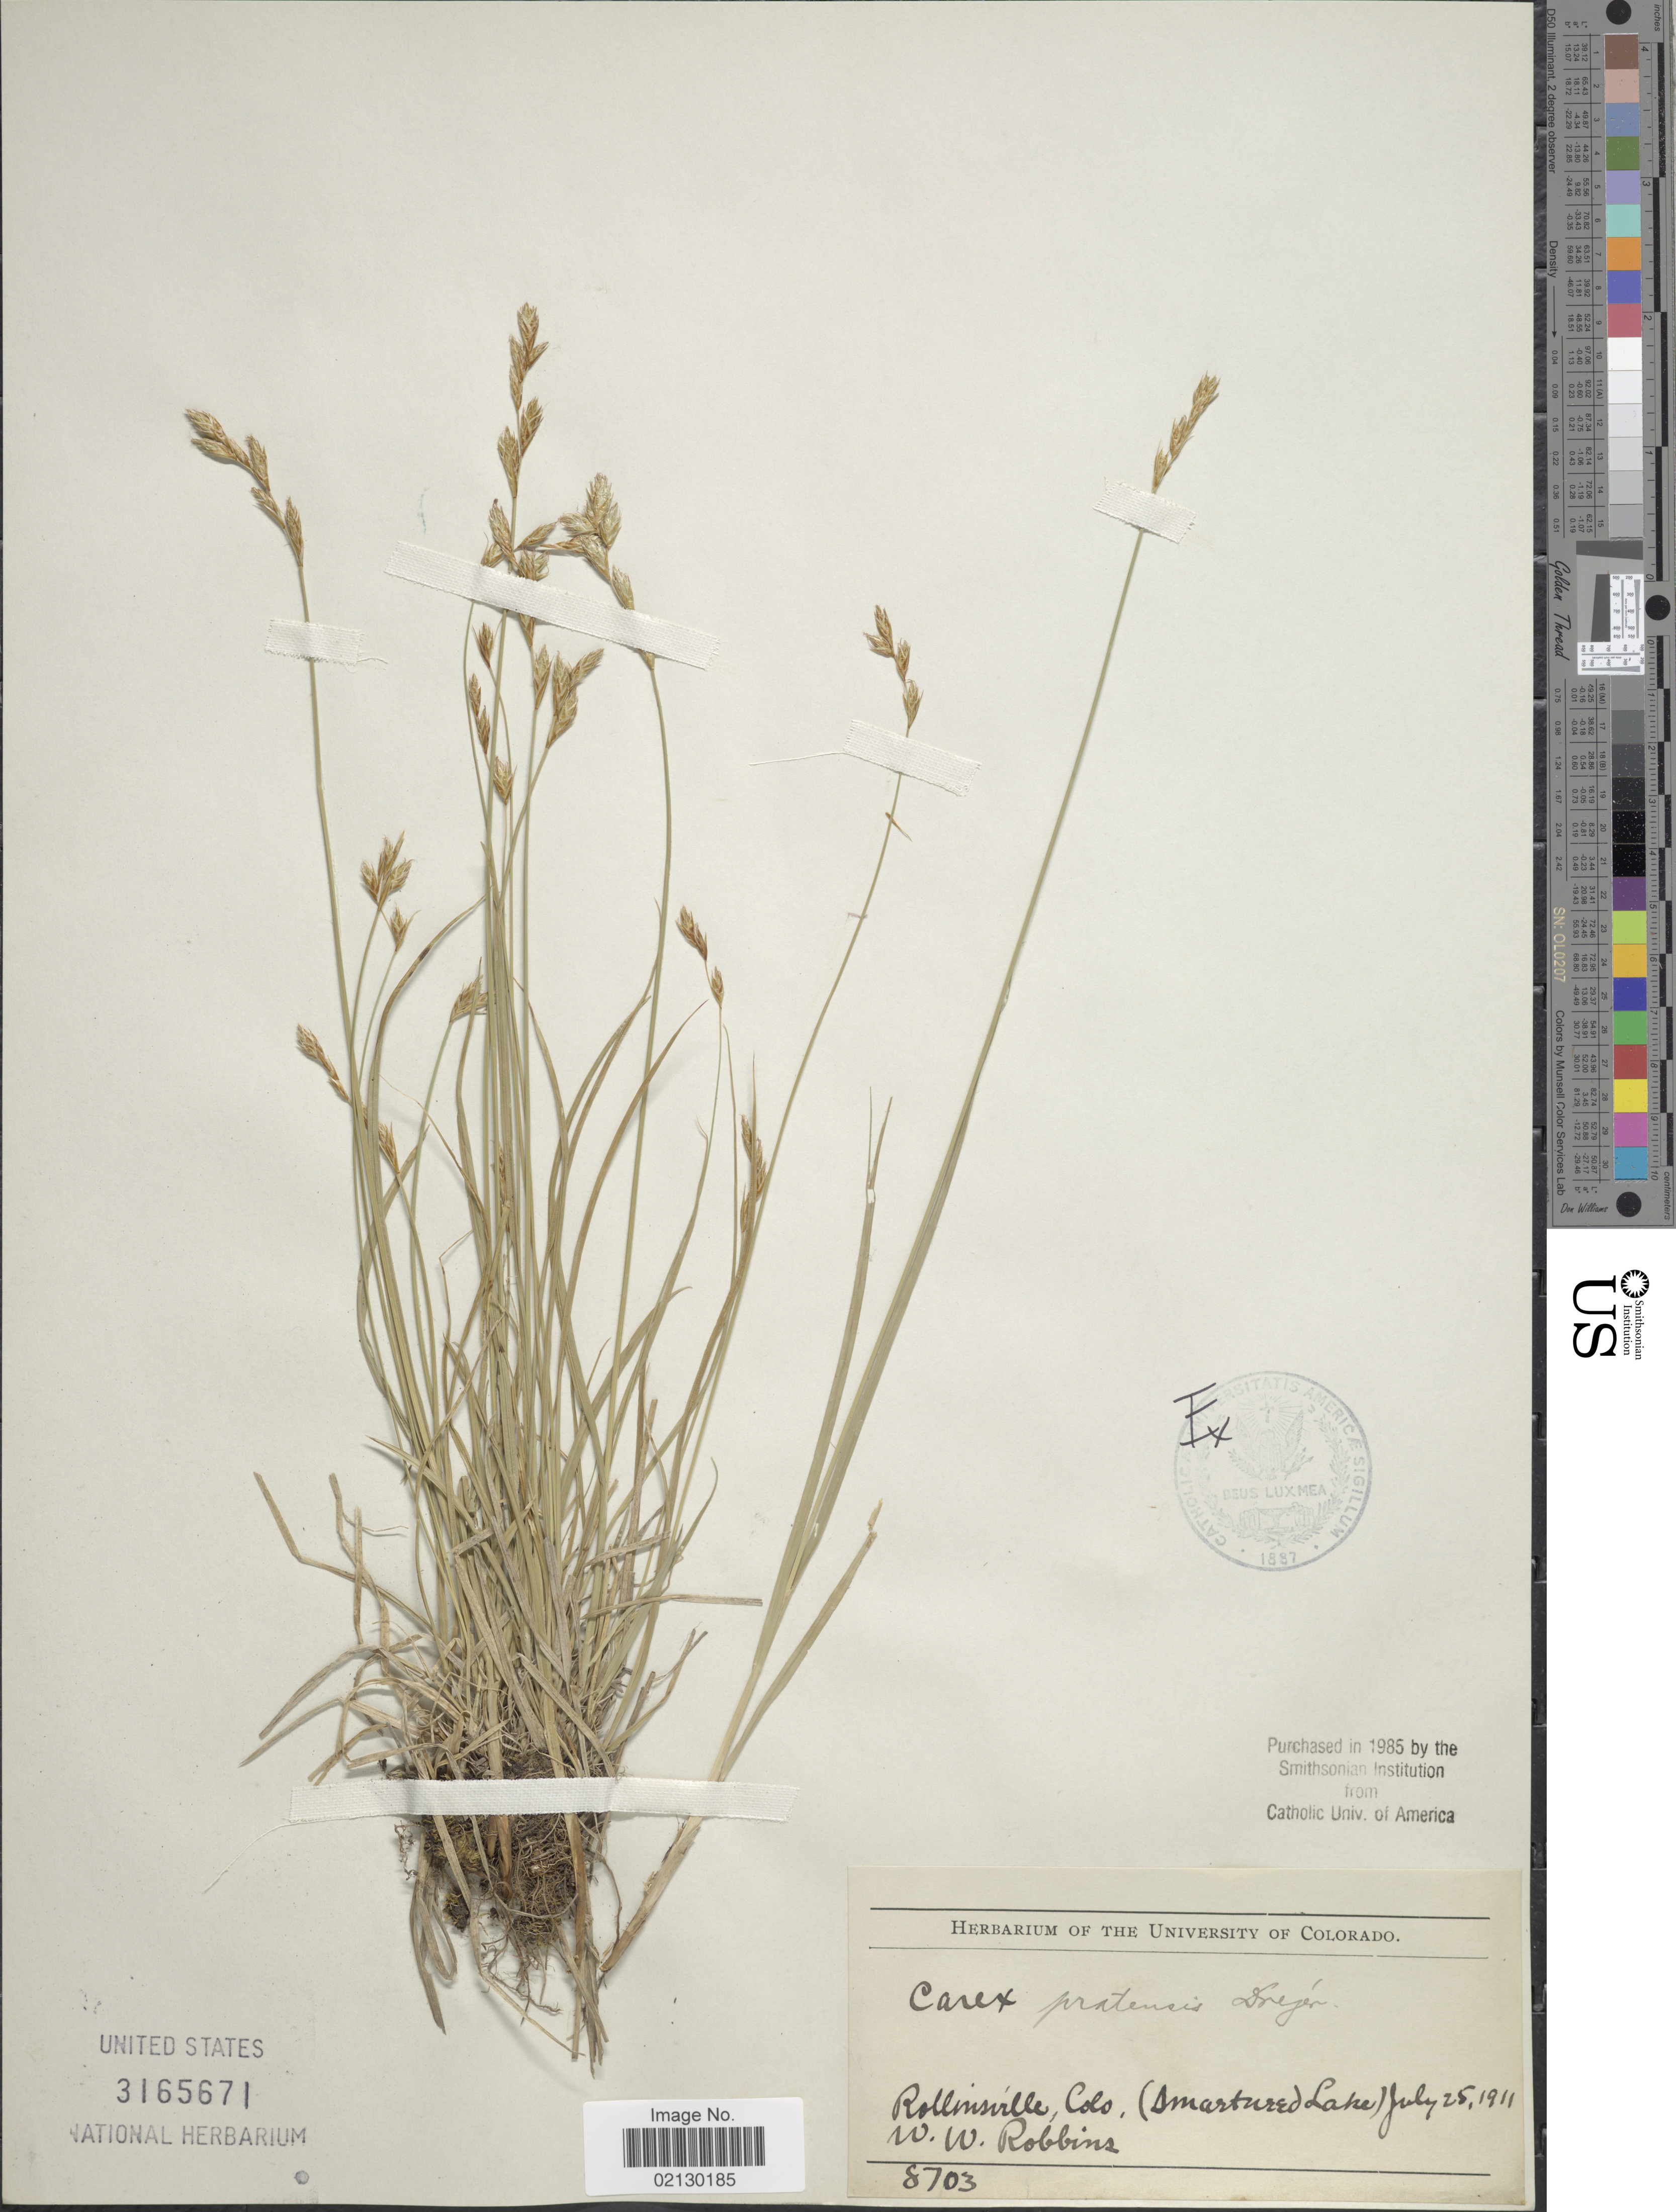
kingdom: Plantae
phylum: Tracheophyta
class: Liliopsida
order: Poales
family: Cyperaceae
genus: Carex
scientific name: Carex praticola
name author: Rydb.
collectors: W. Robbins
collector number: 8703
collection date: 1911-07-25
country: United States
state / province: Colorado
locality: Rollinsville (Smartured Lake)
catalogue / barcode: US 3165671